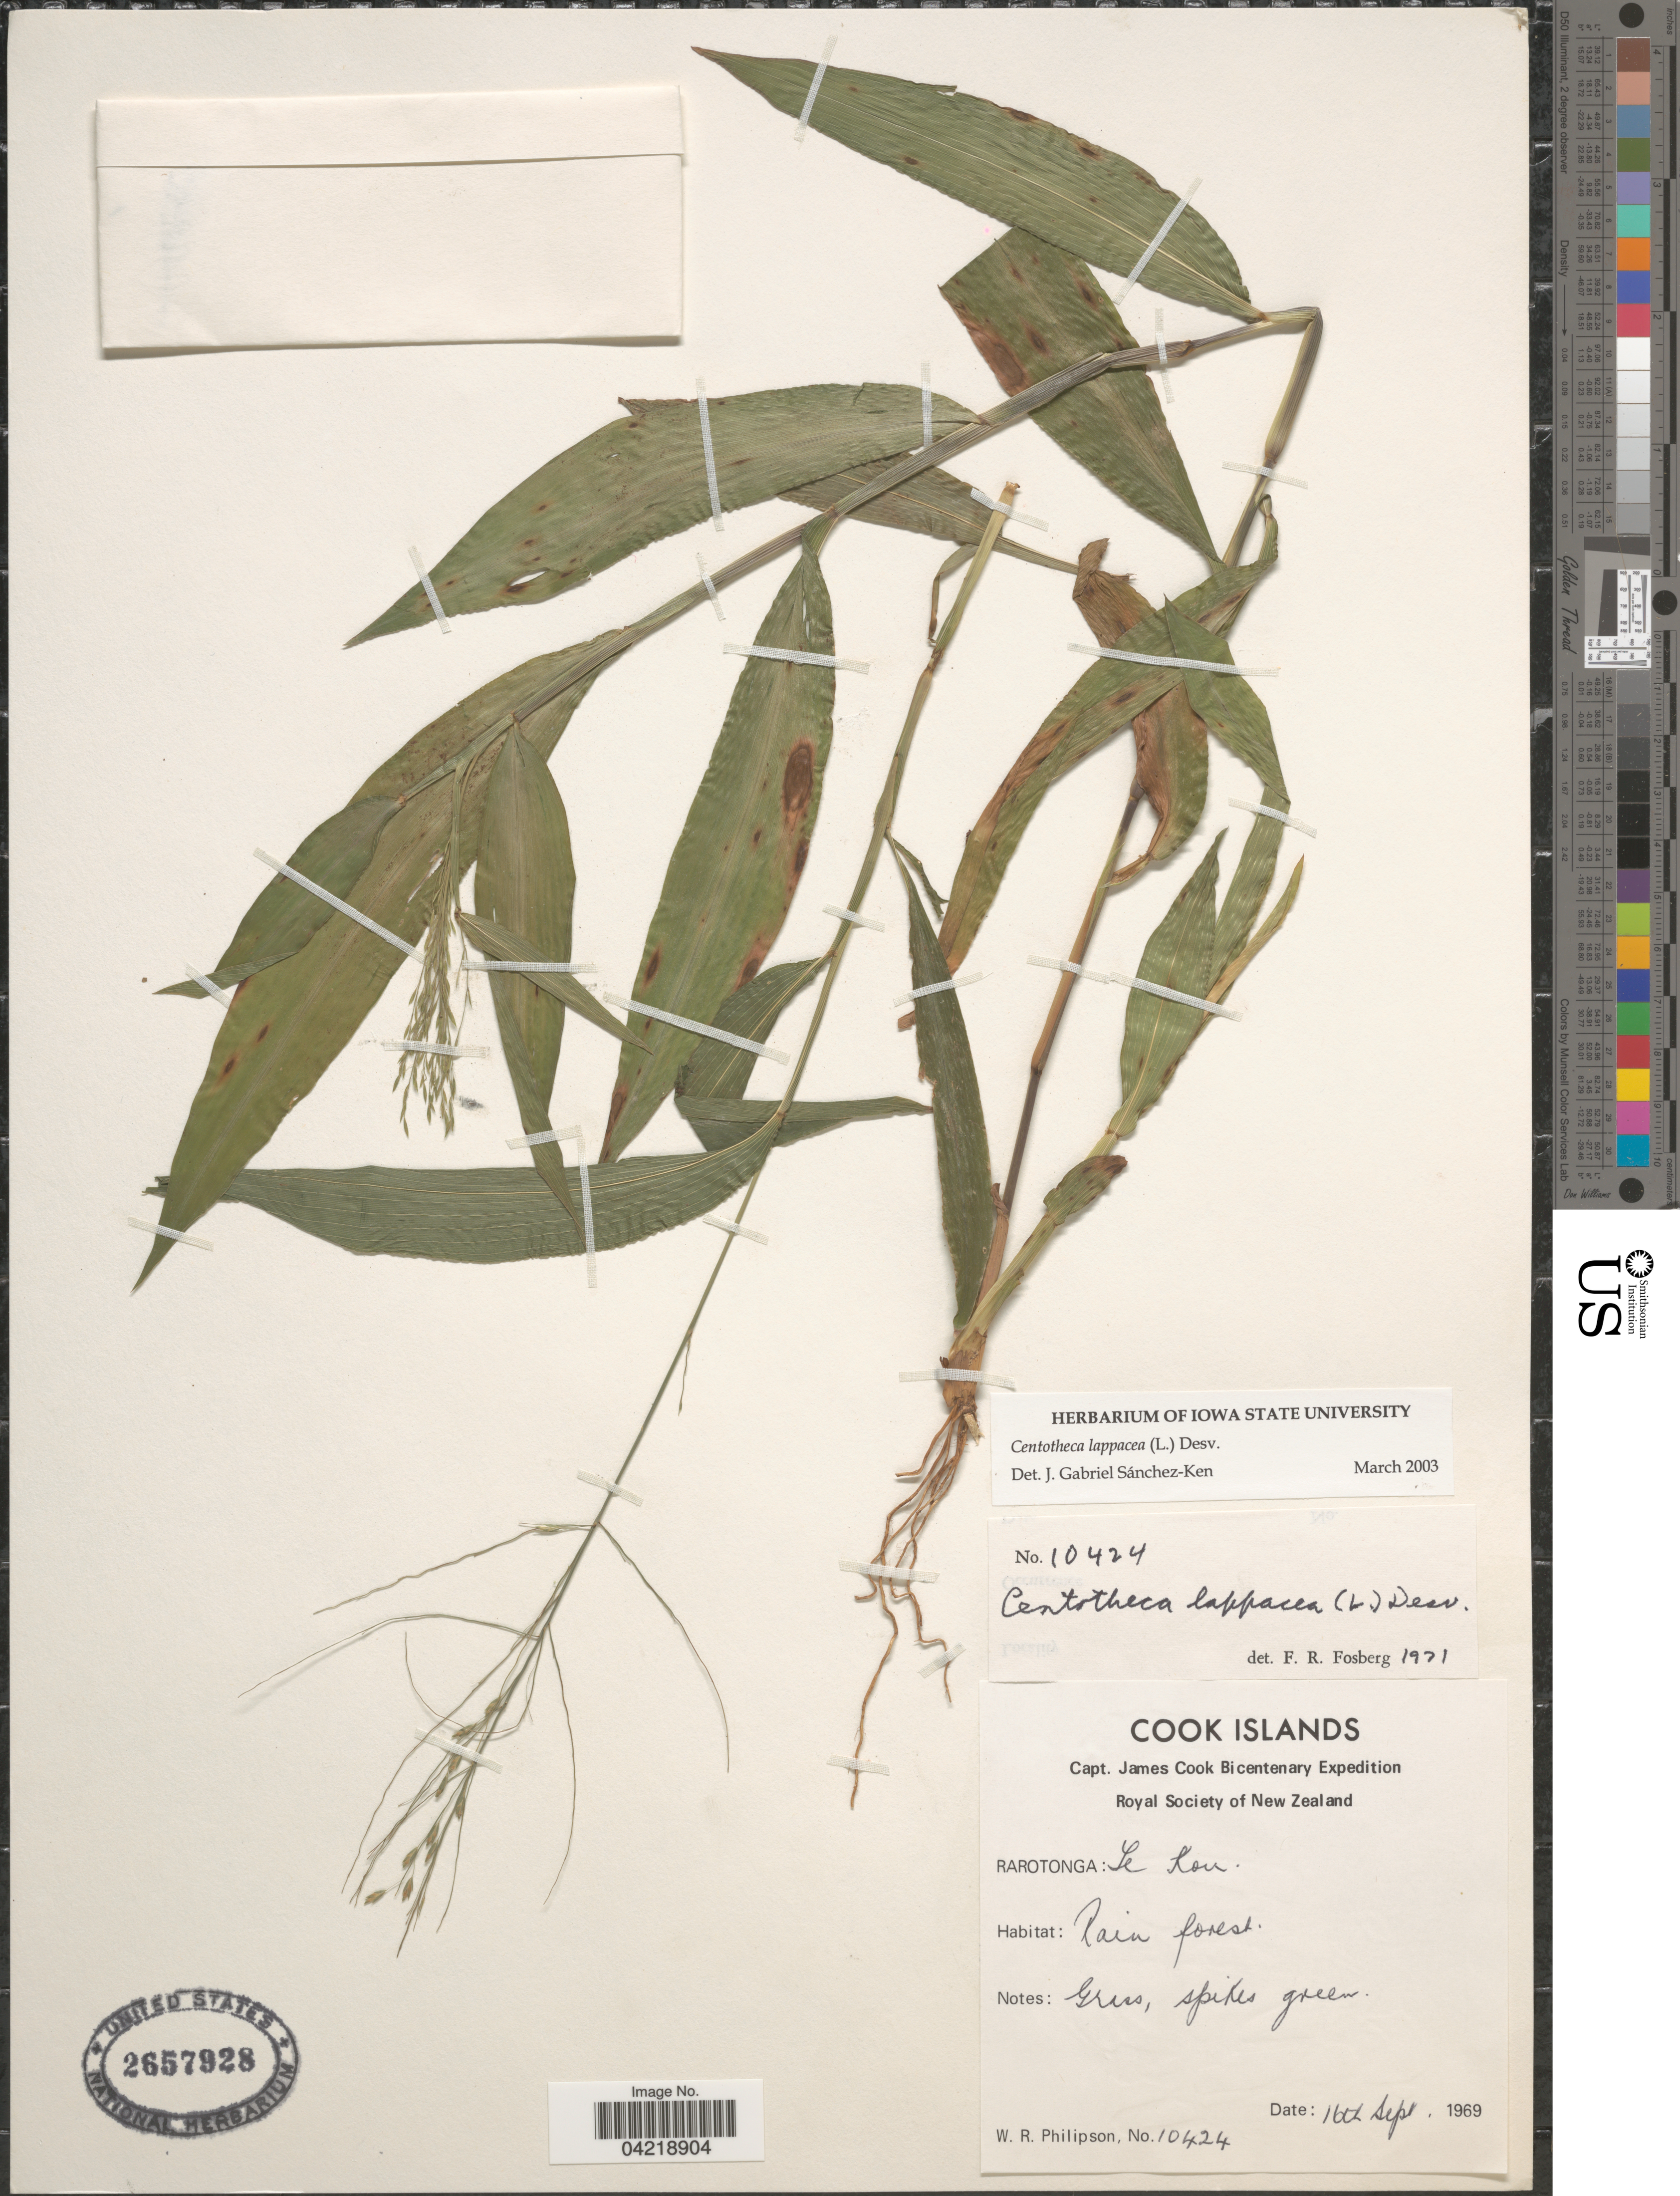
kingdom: Plantae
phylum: Tracheophyta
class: Liliopsida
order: Poales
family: Poaceae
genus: Centotheca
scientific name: Centotheca lappacea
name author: (L.) Desv.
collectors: W. R. Philipson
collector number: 10424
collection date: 1969-09-16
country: Cook Islands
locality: Capt. James Cook Bicentenary Expedition. Rarotonga: Le Kou.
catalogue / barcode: US 2657928